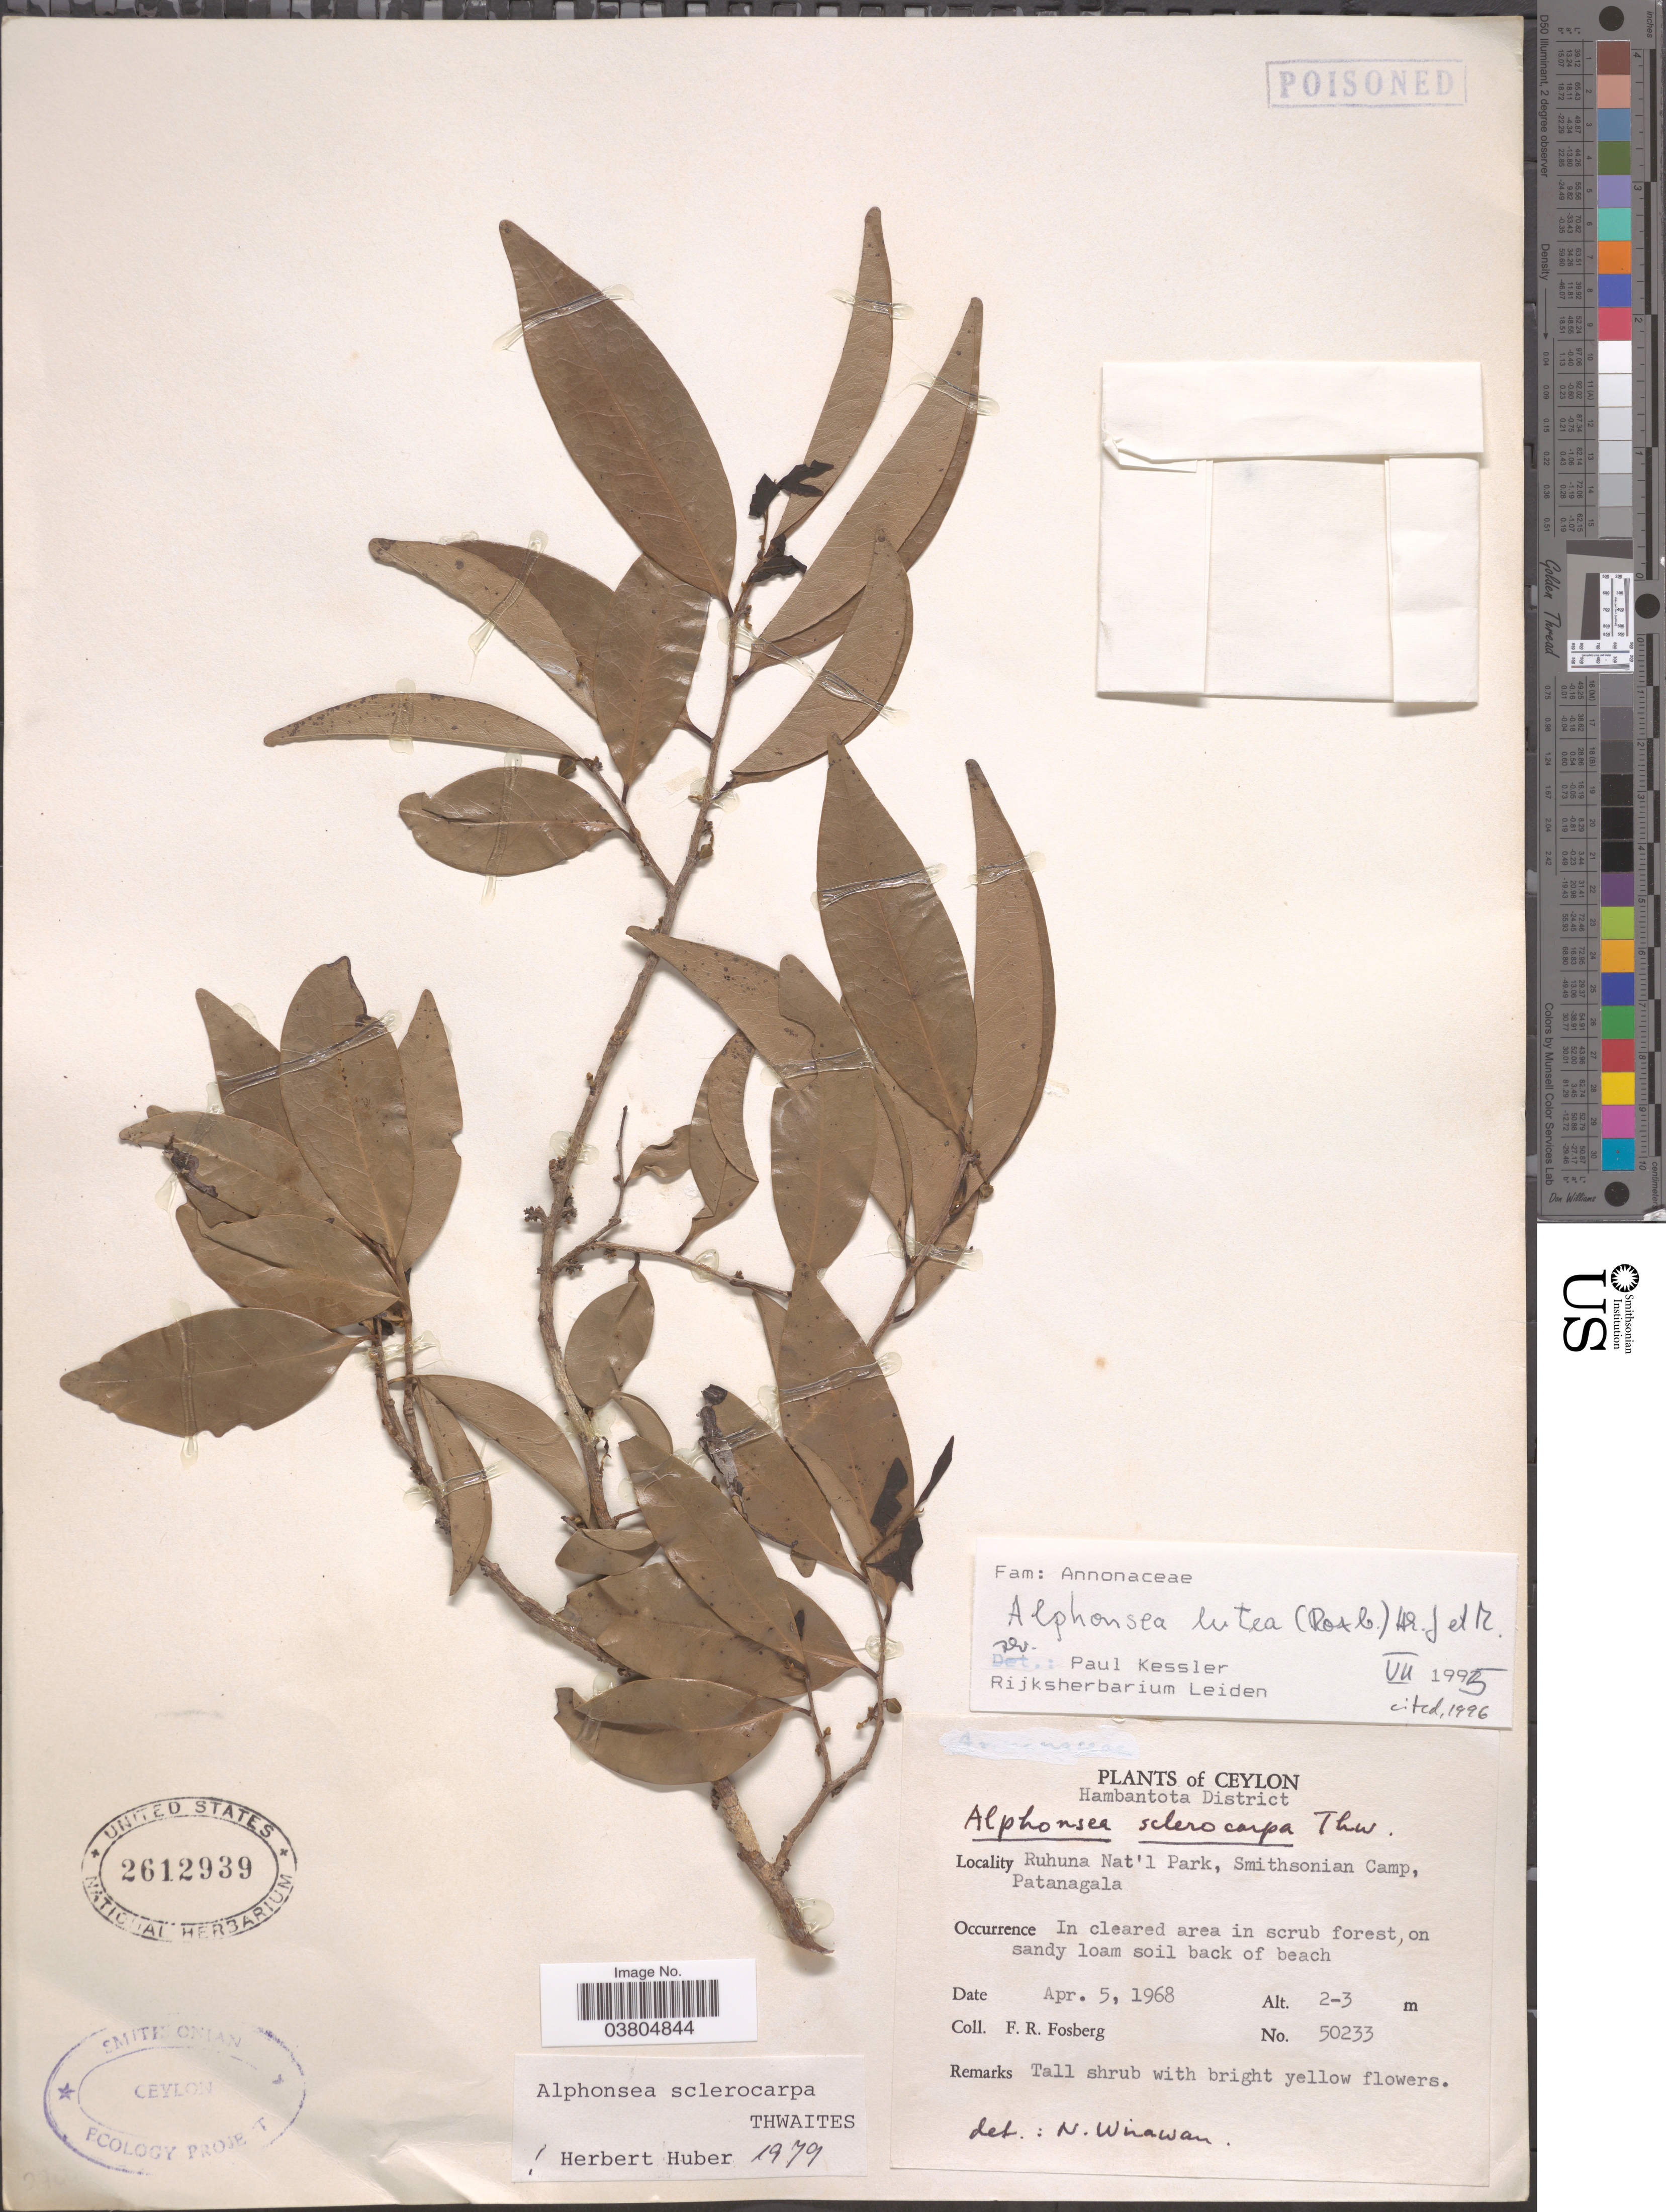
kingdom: Plantae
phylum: Tracheophyta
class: Magnoliopsida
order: Magnoliales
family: Annonaceae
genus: Alphonsea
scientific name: Alphonsea lutea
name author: (Roxb.) Hook. f. ex Thomson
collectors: F. R. Fosberg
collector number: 50233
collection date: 1968-04-05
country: Sri Lanka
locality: Ceylon. Hambantota District. Ruhuna Nat'l Park, Smithsonian Camp, Patanagala.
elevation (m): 2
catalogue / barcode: US 2612939